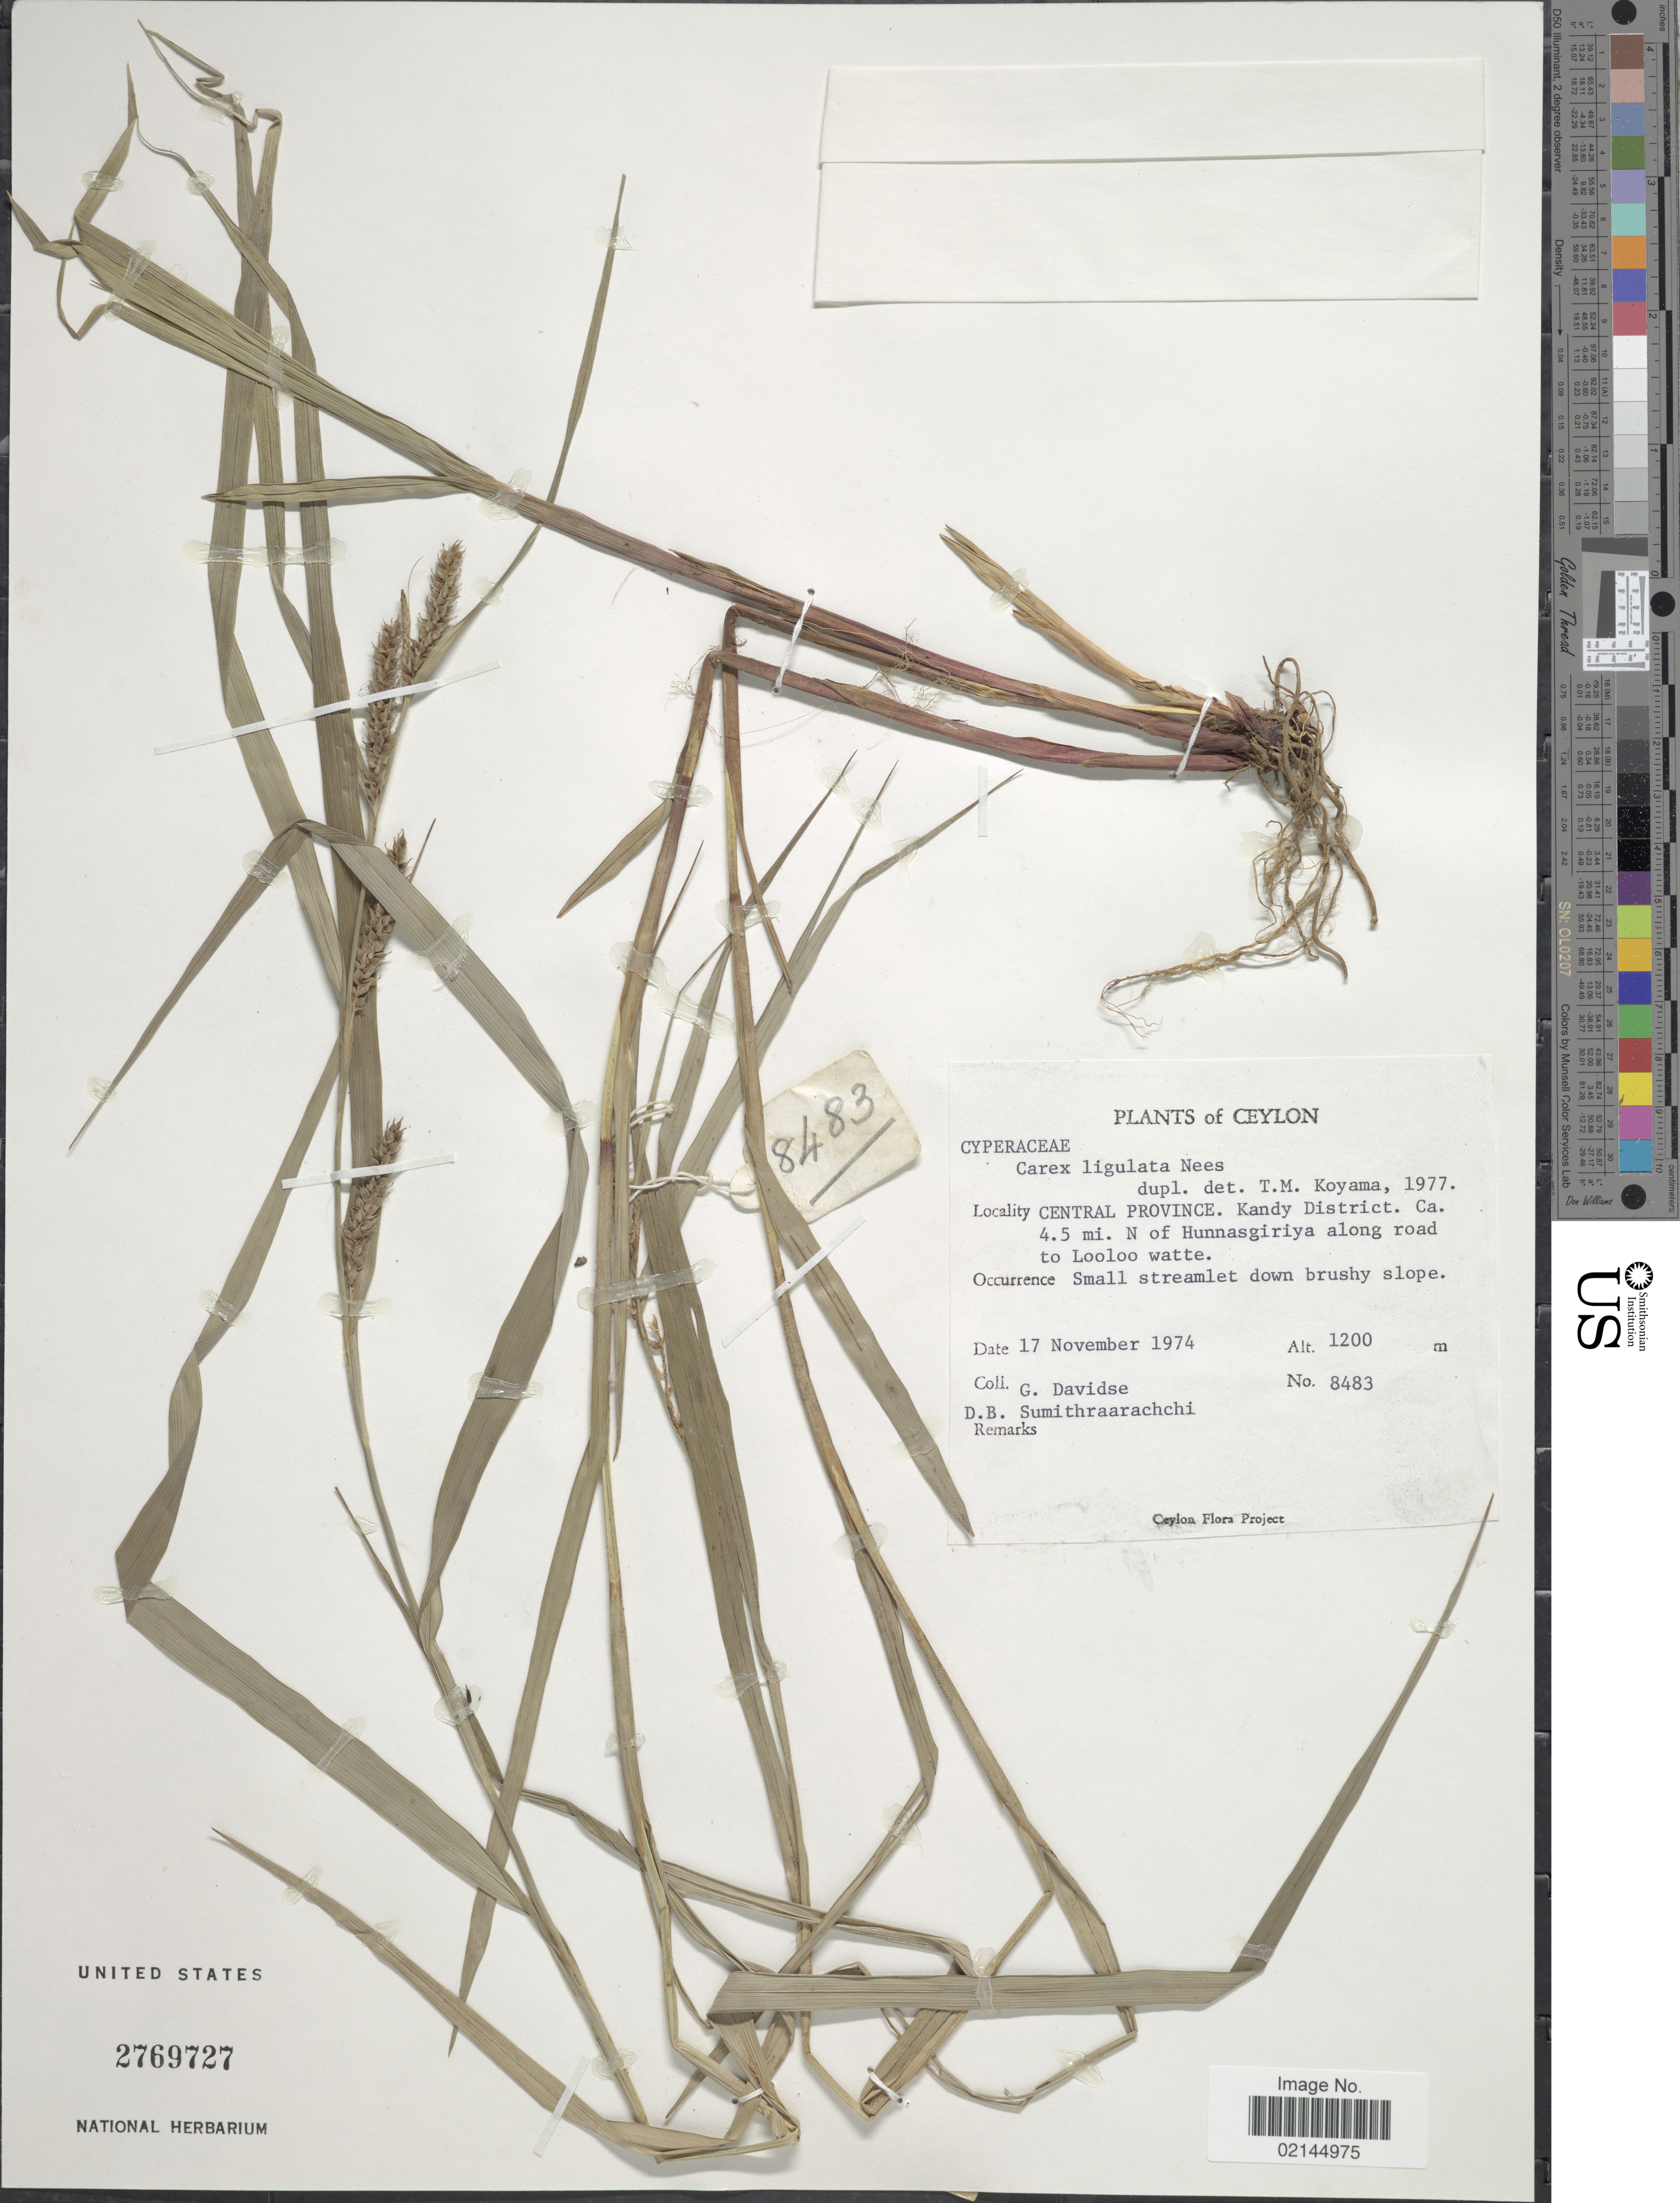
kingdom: Plantae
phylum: Tracheophyta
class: Liliopsida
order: Poales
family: Cyperaceae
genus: Carex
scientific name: Carex ligulata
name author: Nees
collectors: G. Davidse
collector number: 8483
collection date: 1974-11-17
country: Sri Lanka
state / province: Central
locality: Ceylon, Central Province, Kandy District, ca. 4.5 mi. N. of Hunnasgiriya along road to Looloo watte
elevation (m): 1200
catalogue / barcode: US 2769727